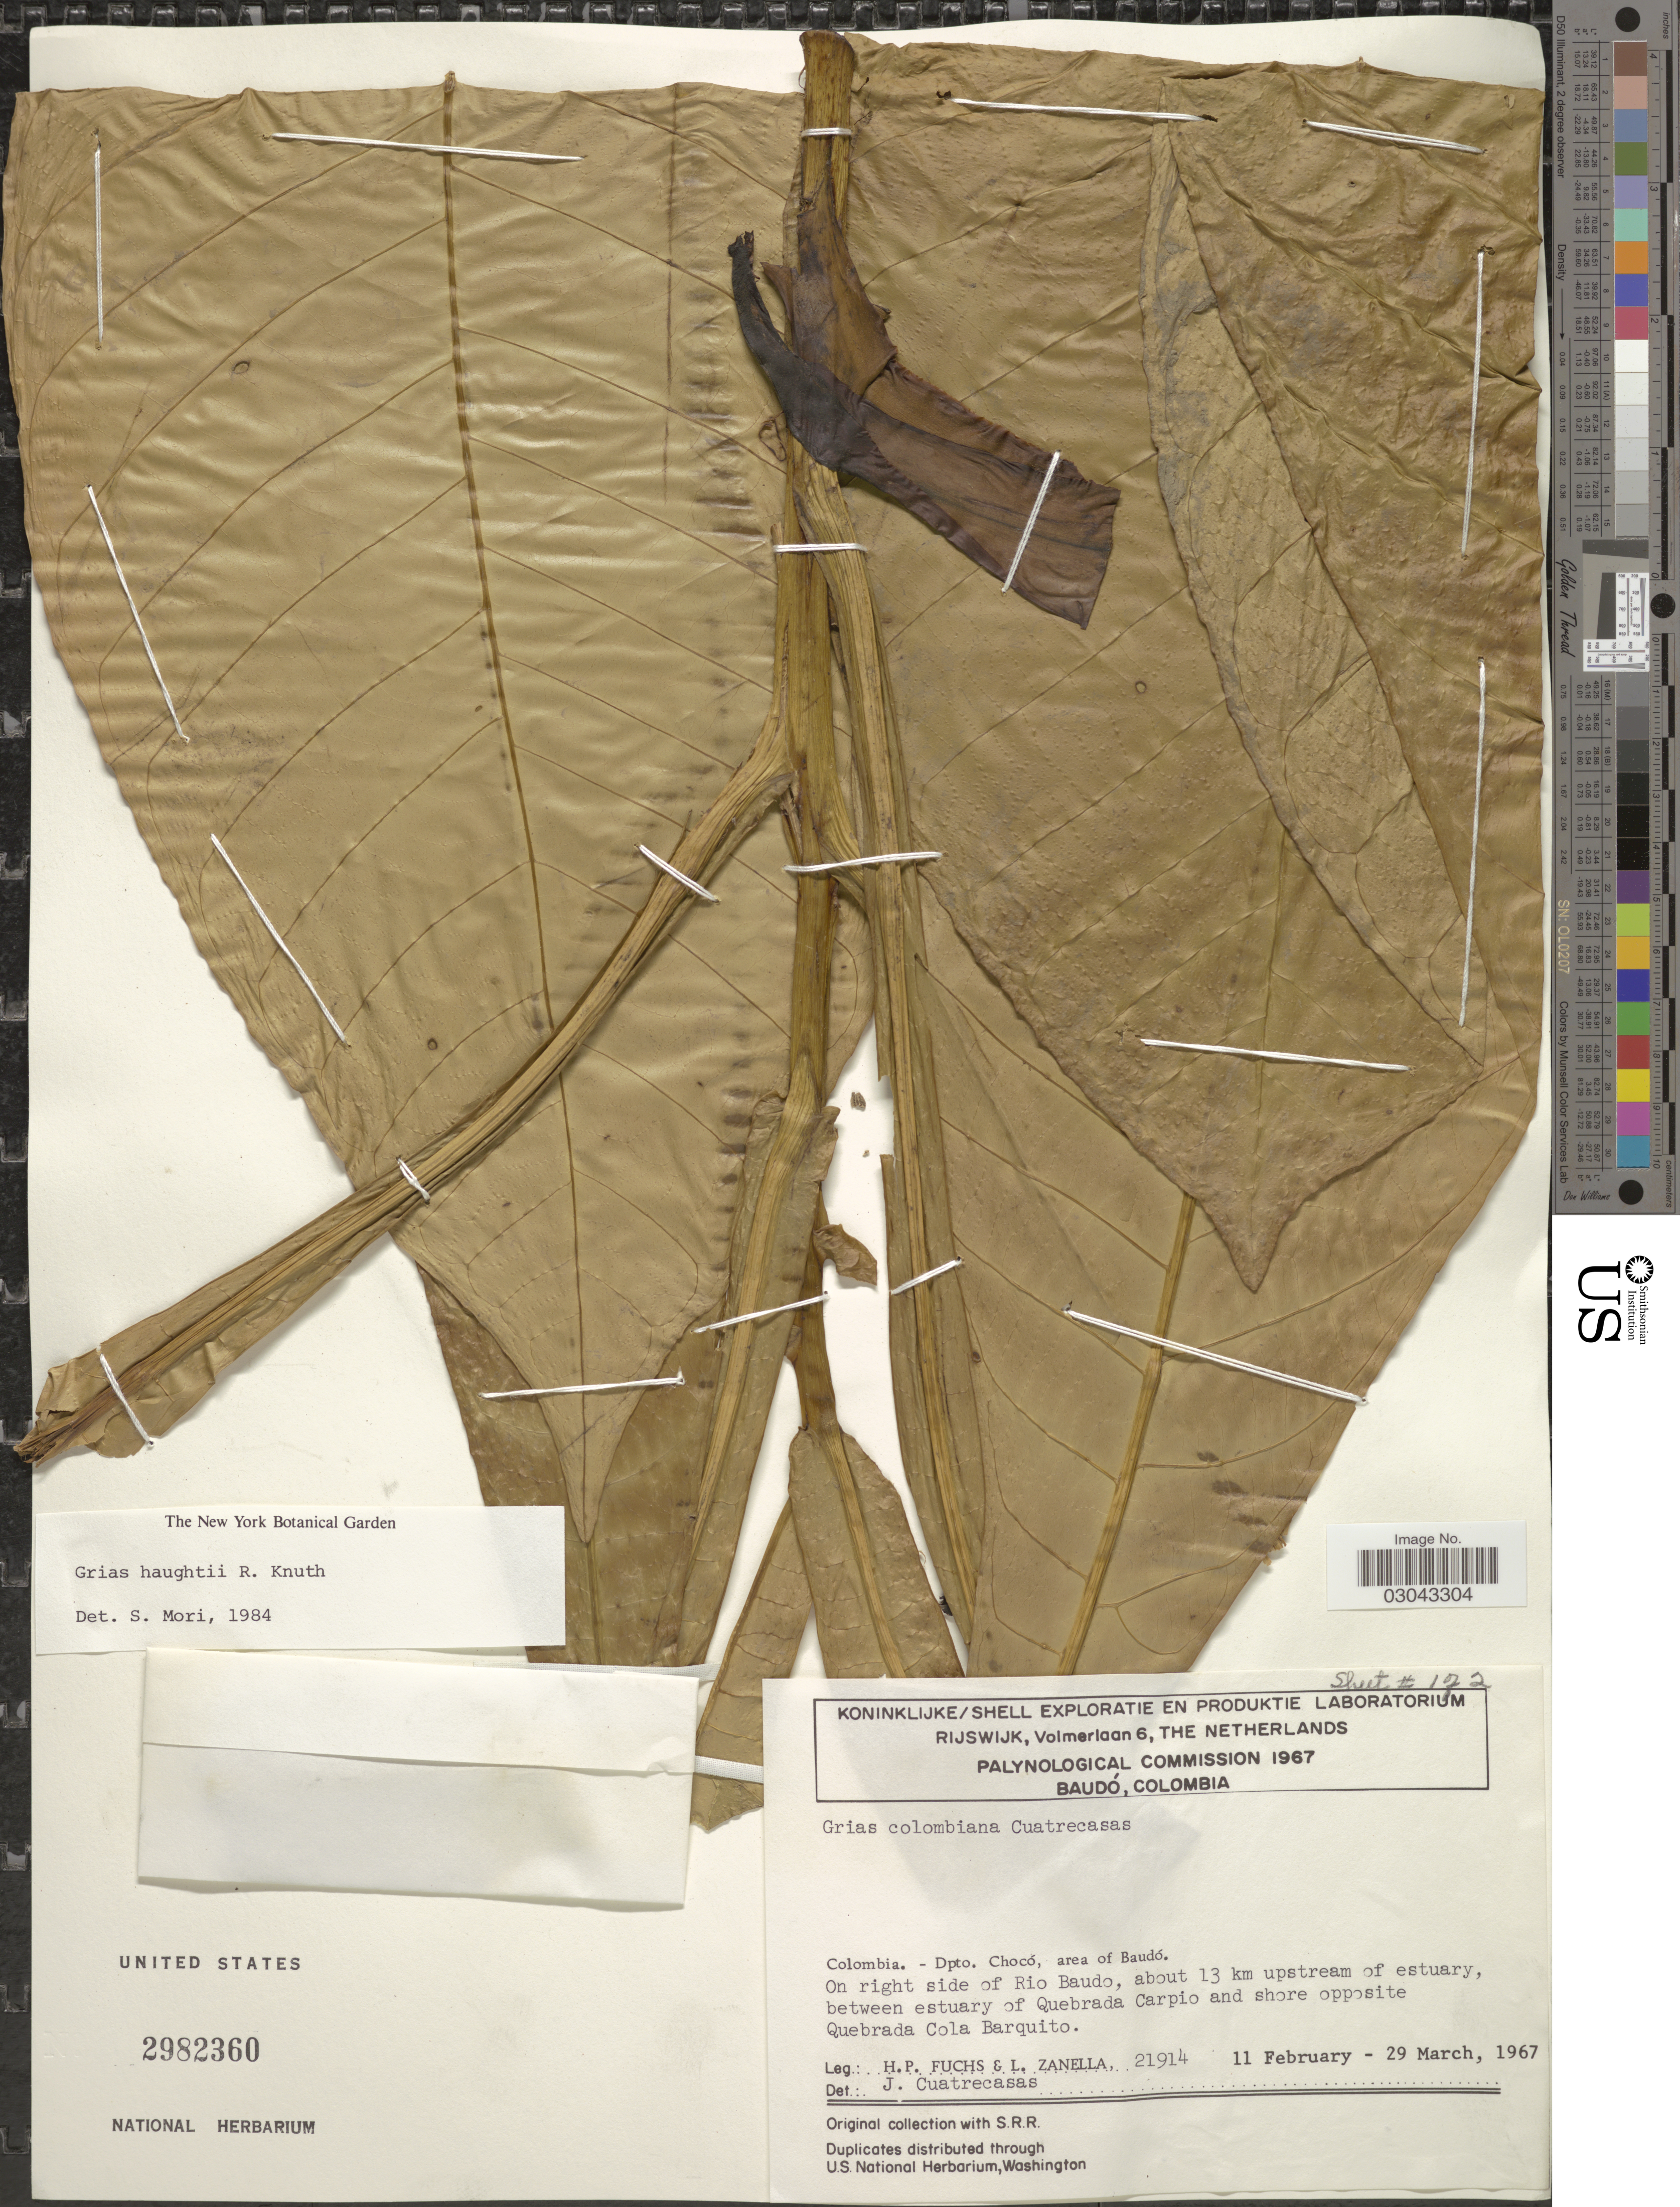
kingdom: Plantae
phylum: Tracheophyta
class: Magnoliopsida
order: Ericales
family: Lecythidaceae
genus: Grias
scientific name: Grias haughtii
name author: R. Knuth in Engl.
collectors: H. P. Fuchs & L. Zanella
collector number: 21914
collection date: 1967-02-11/1967-03-29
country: Colombia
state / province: Chocó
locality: Dpto. Chocó, area of Baudó, On right side of Rio Baudo, about 13 km upstream of estuary, between estuary of Quebrada Carpio and shore opposite Quebrada Cola Barquito.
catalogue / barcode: US 2982360